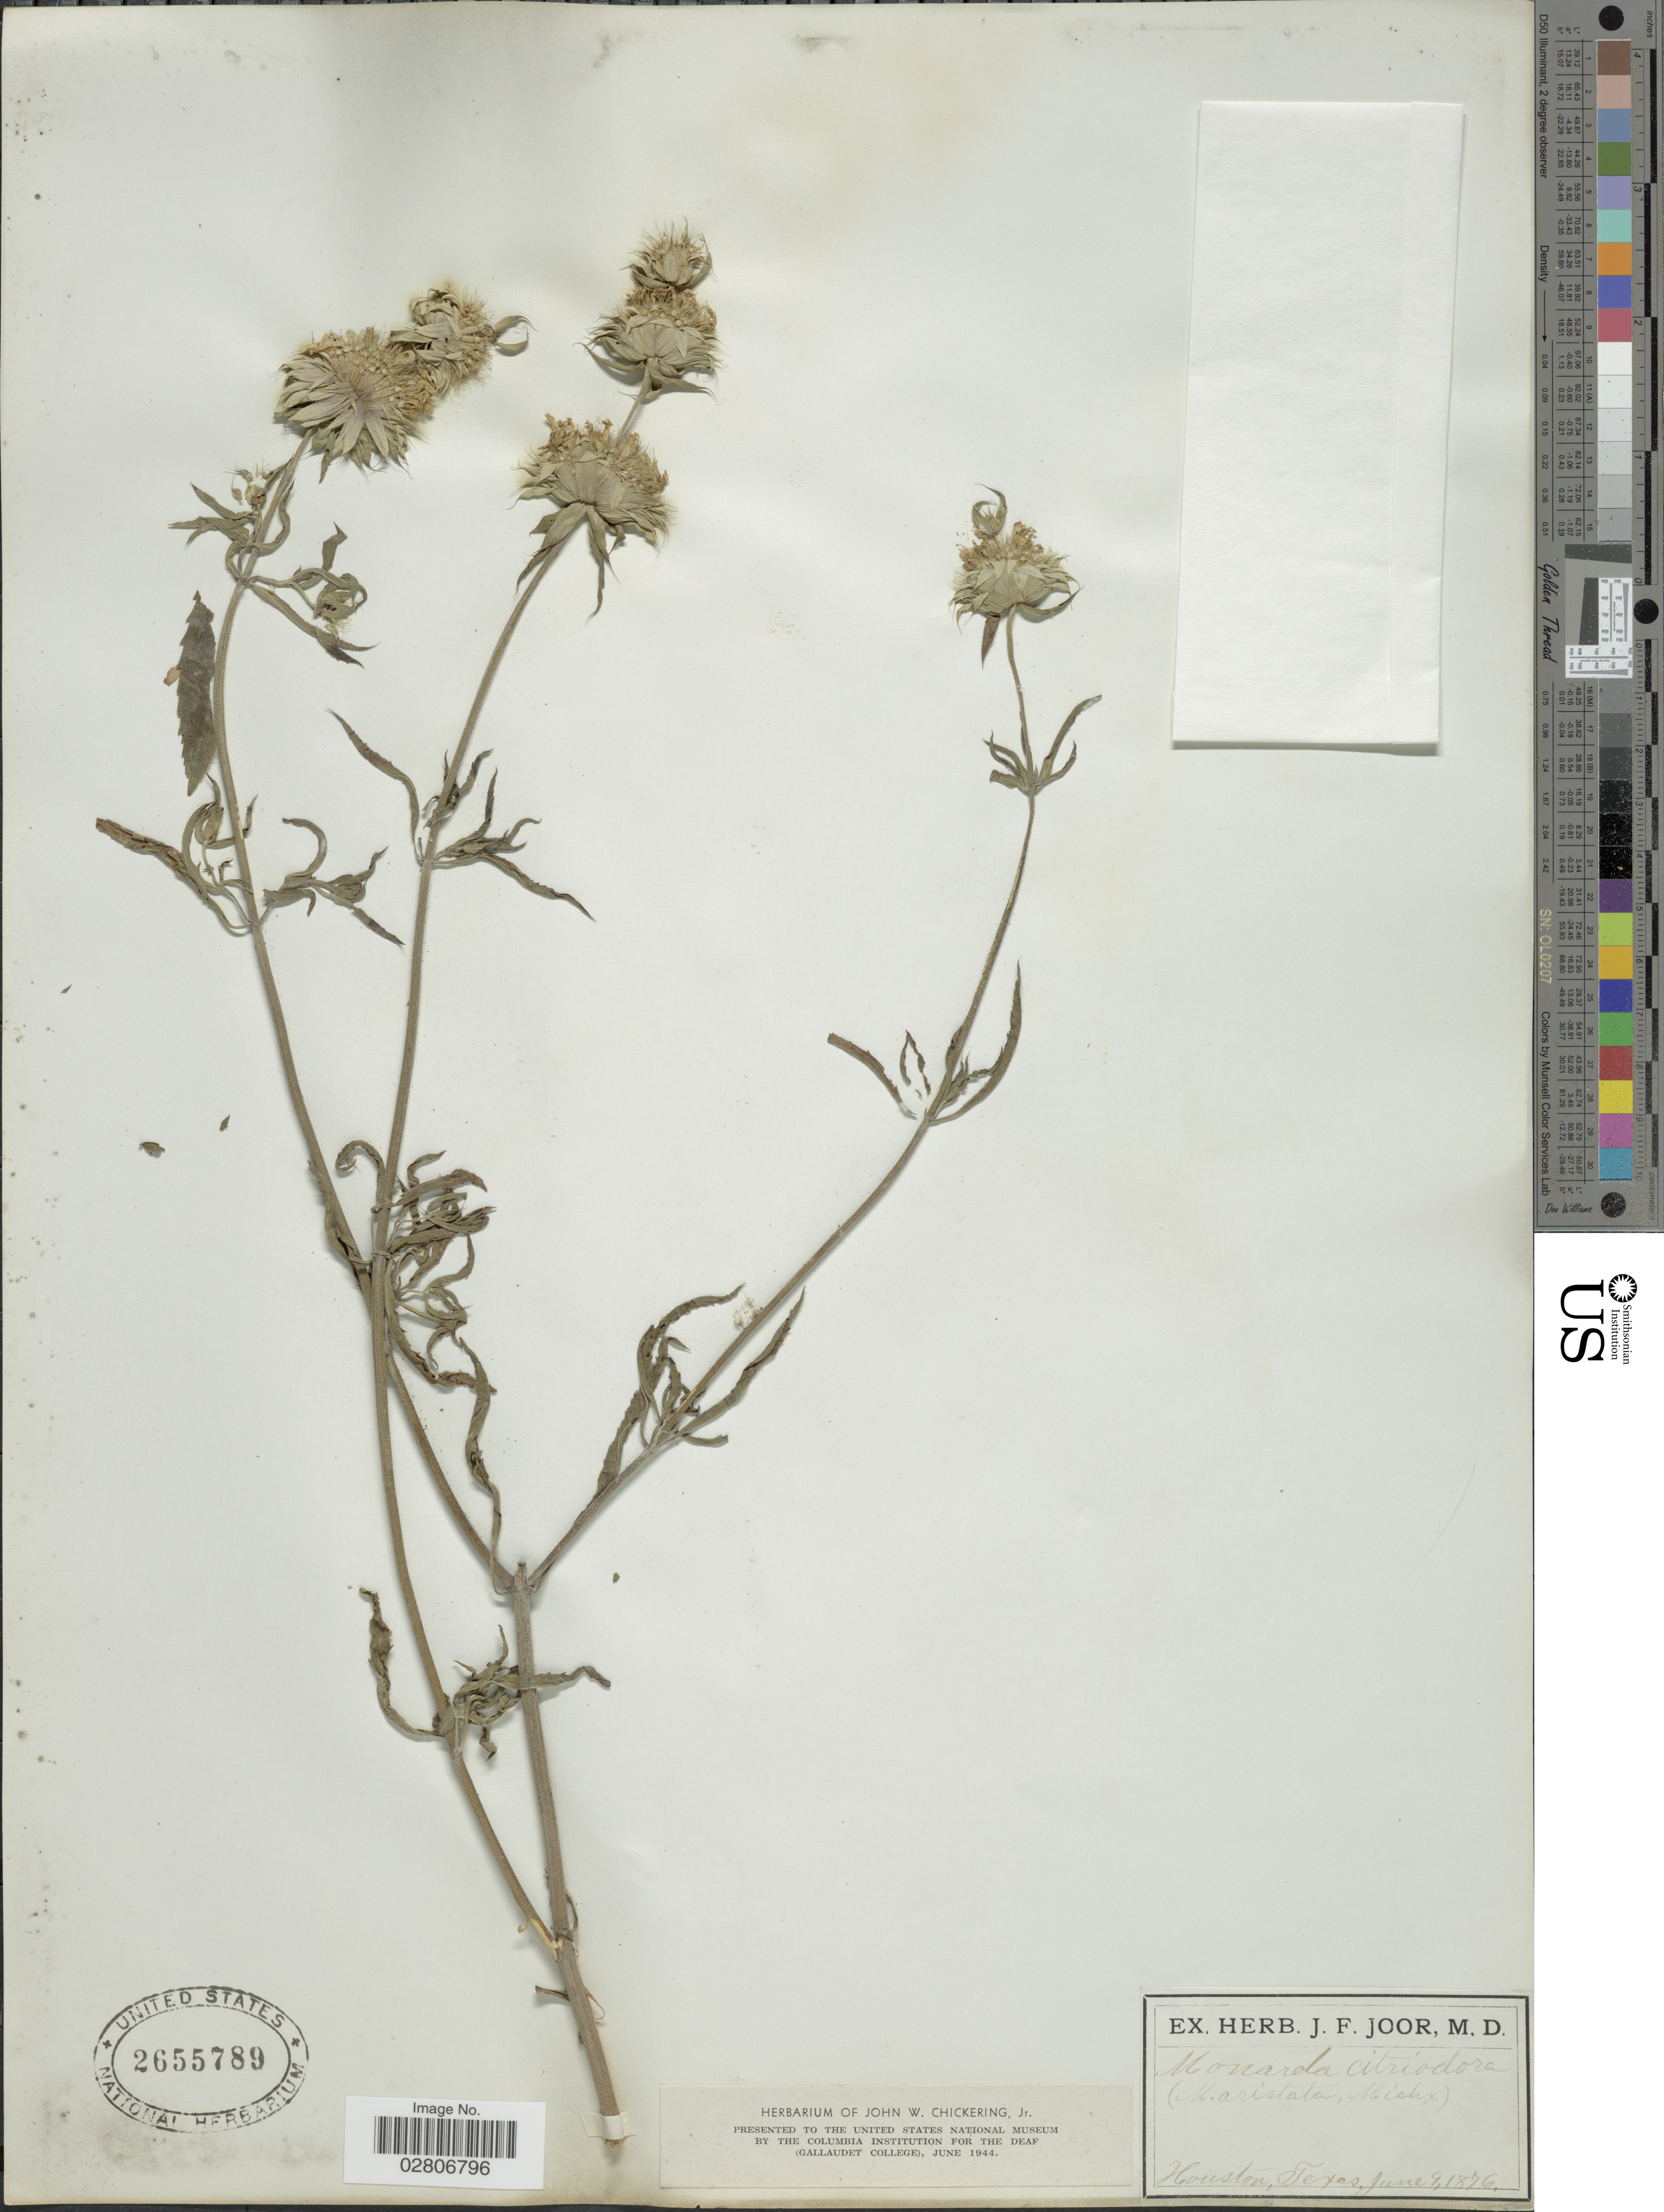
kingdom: Plantae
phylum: Tracheophyta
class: Magnoliopsida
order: Lamiales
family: Lamiaceae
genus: Monarda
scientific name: Monarda citriodora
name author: Cerv. ex Lag.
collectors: ex herb. J.F. Joor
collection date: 1876-06-09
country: United States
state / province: Texas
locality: Houston.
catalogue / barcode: US 2655789